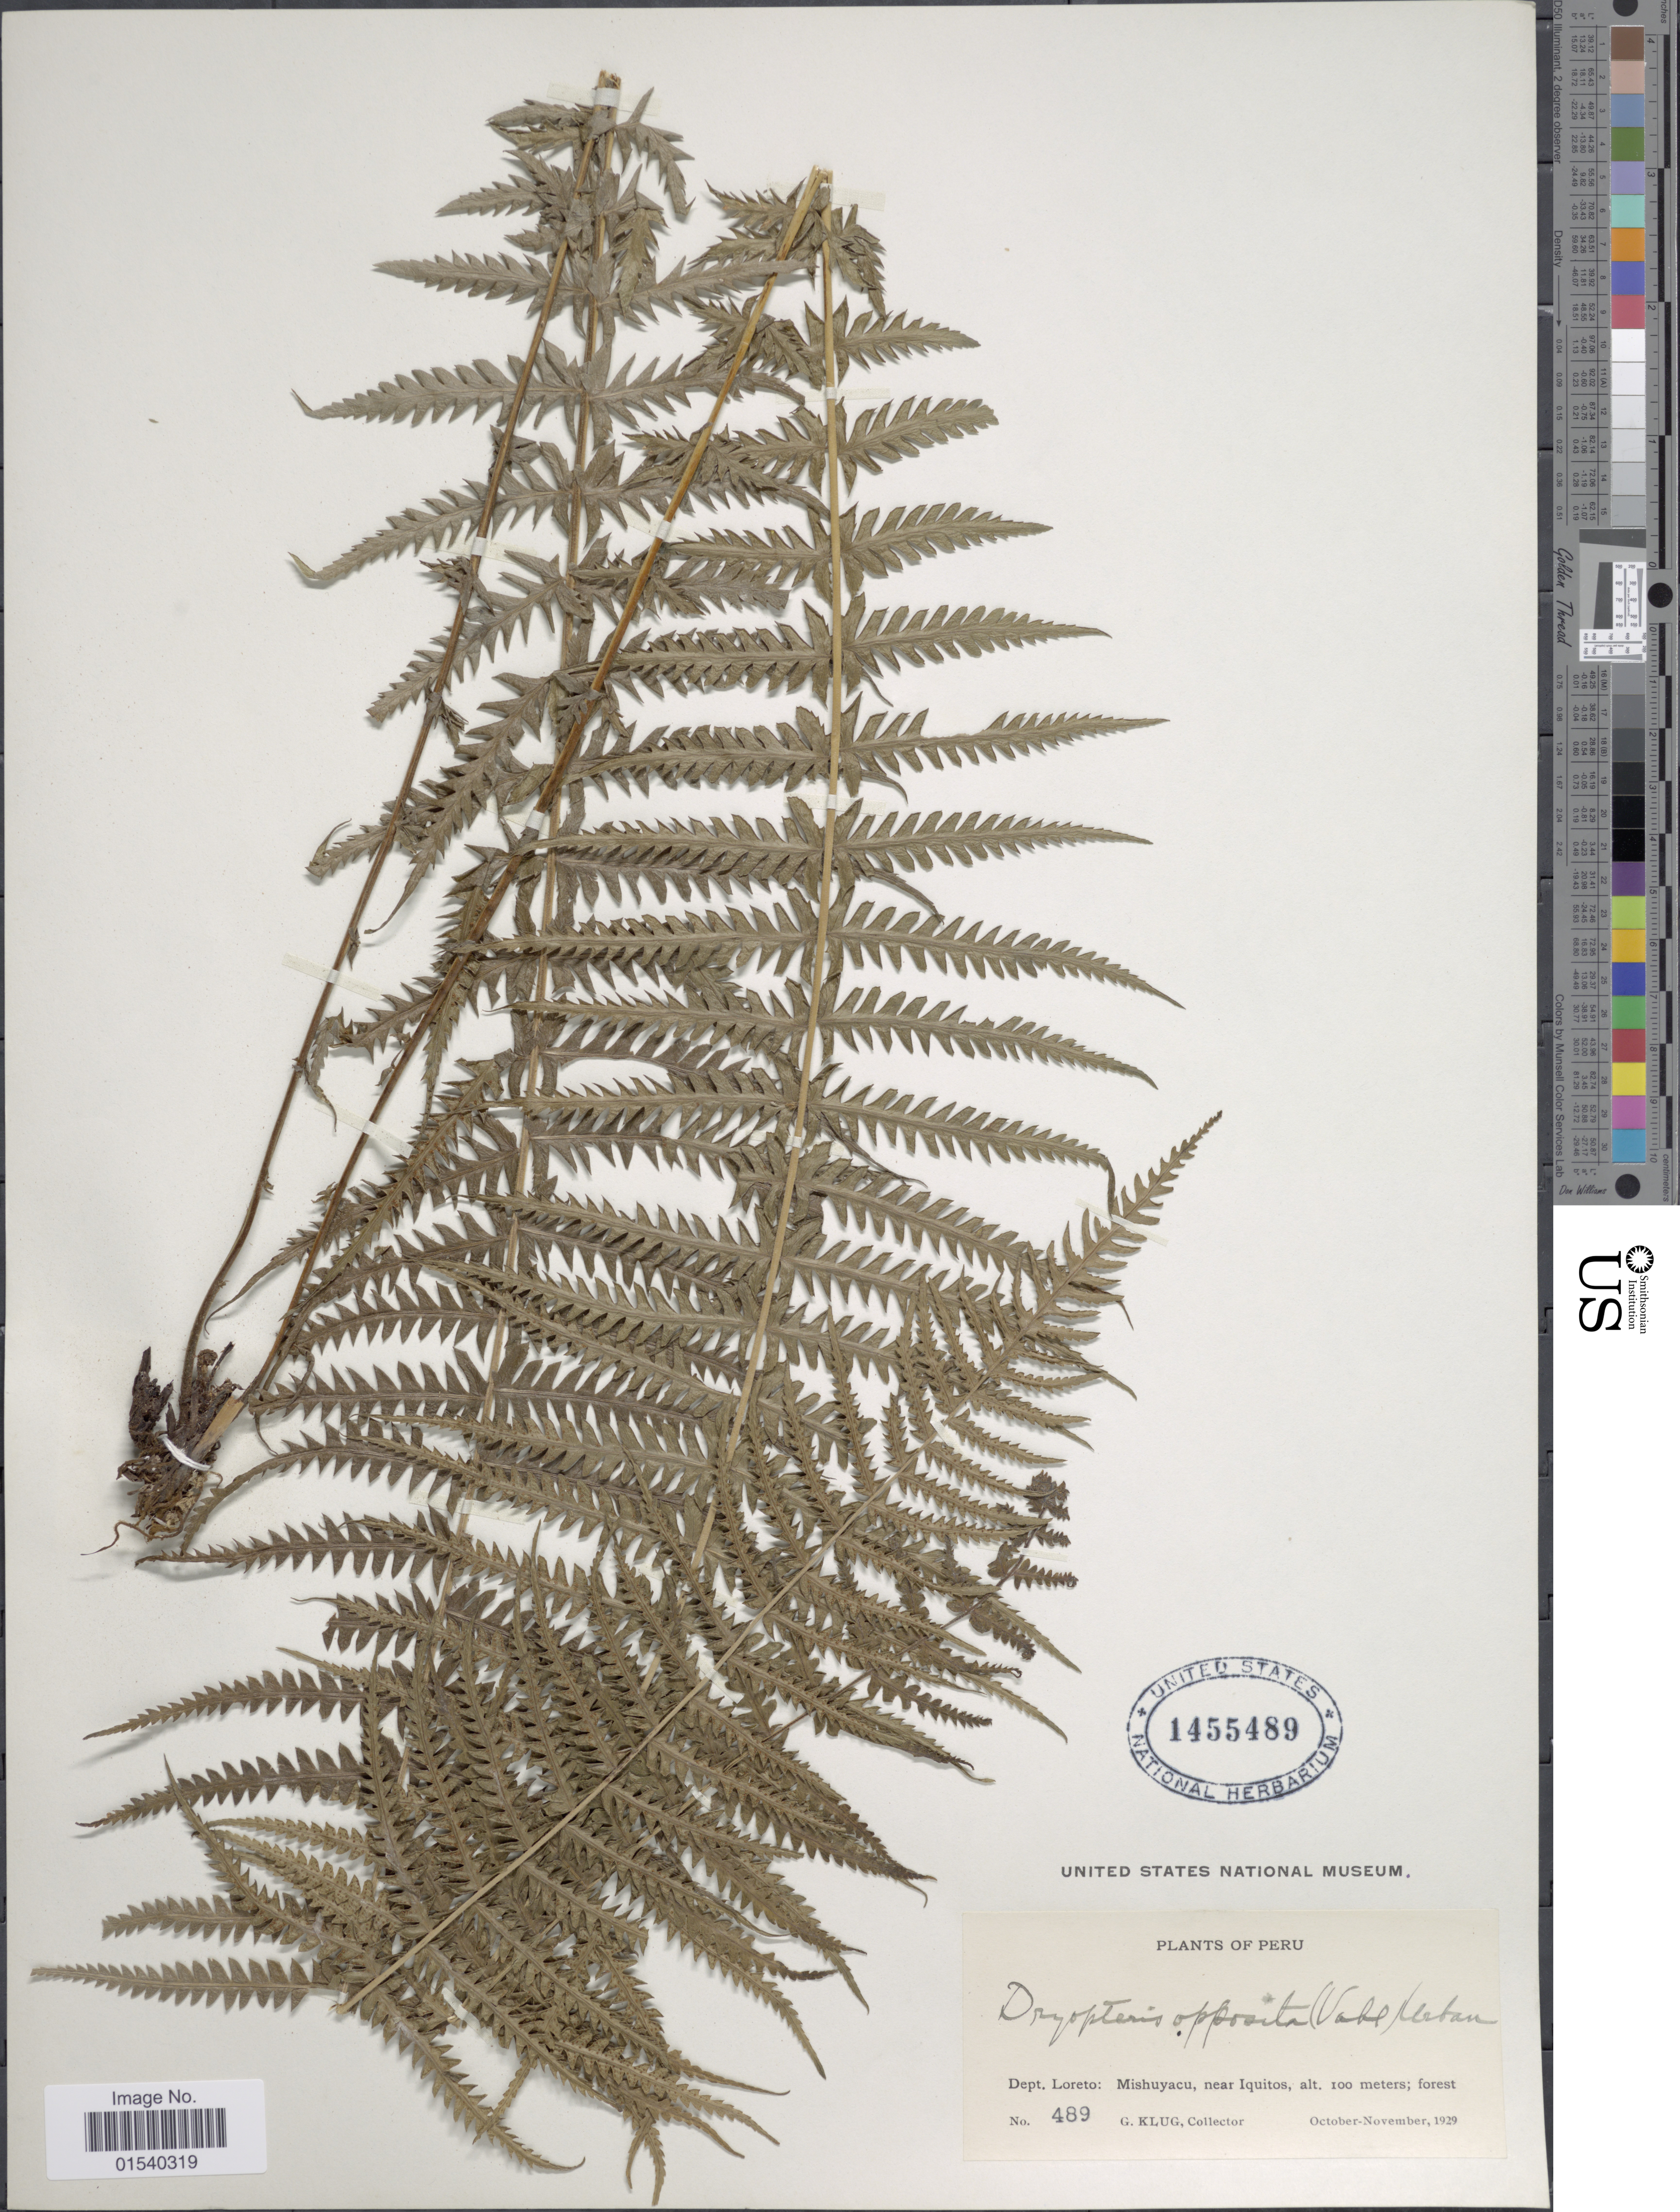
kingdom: Plantae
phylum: Tracheophyta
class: Polypodiopsida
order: Polypodiales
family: Thelypteridaceae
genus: Amauropelta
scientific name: Amauropelta opposita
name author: (Vahl) Pic. Serm.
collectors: G. Klug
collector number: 489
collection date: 1929-10/1929-11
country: Peru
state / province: Loreto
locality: Dept. Loreto: Mishuyacu, near Iquitos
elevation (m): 100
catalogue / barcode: US 1455489